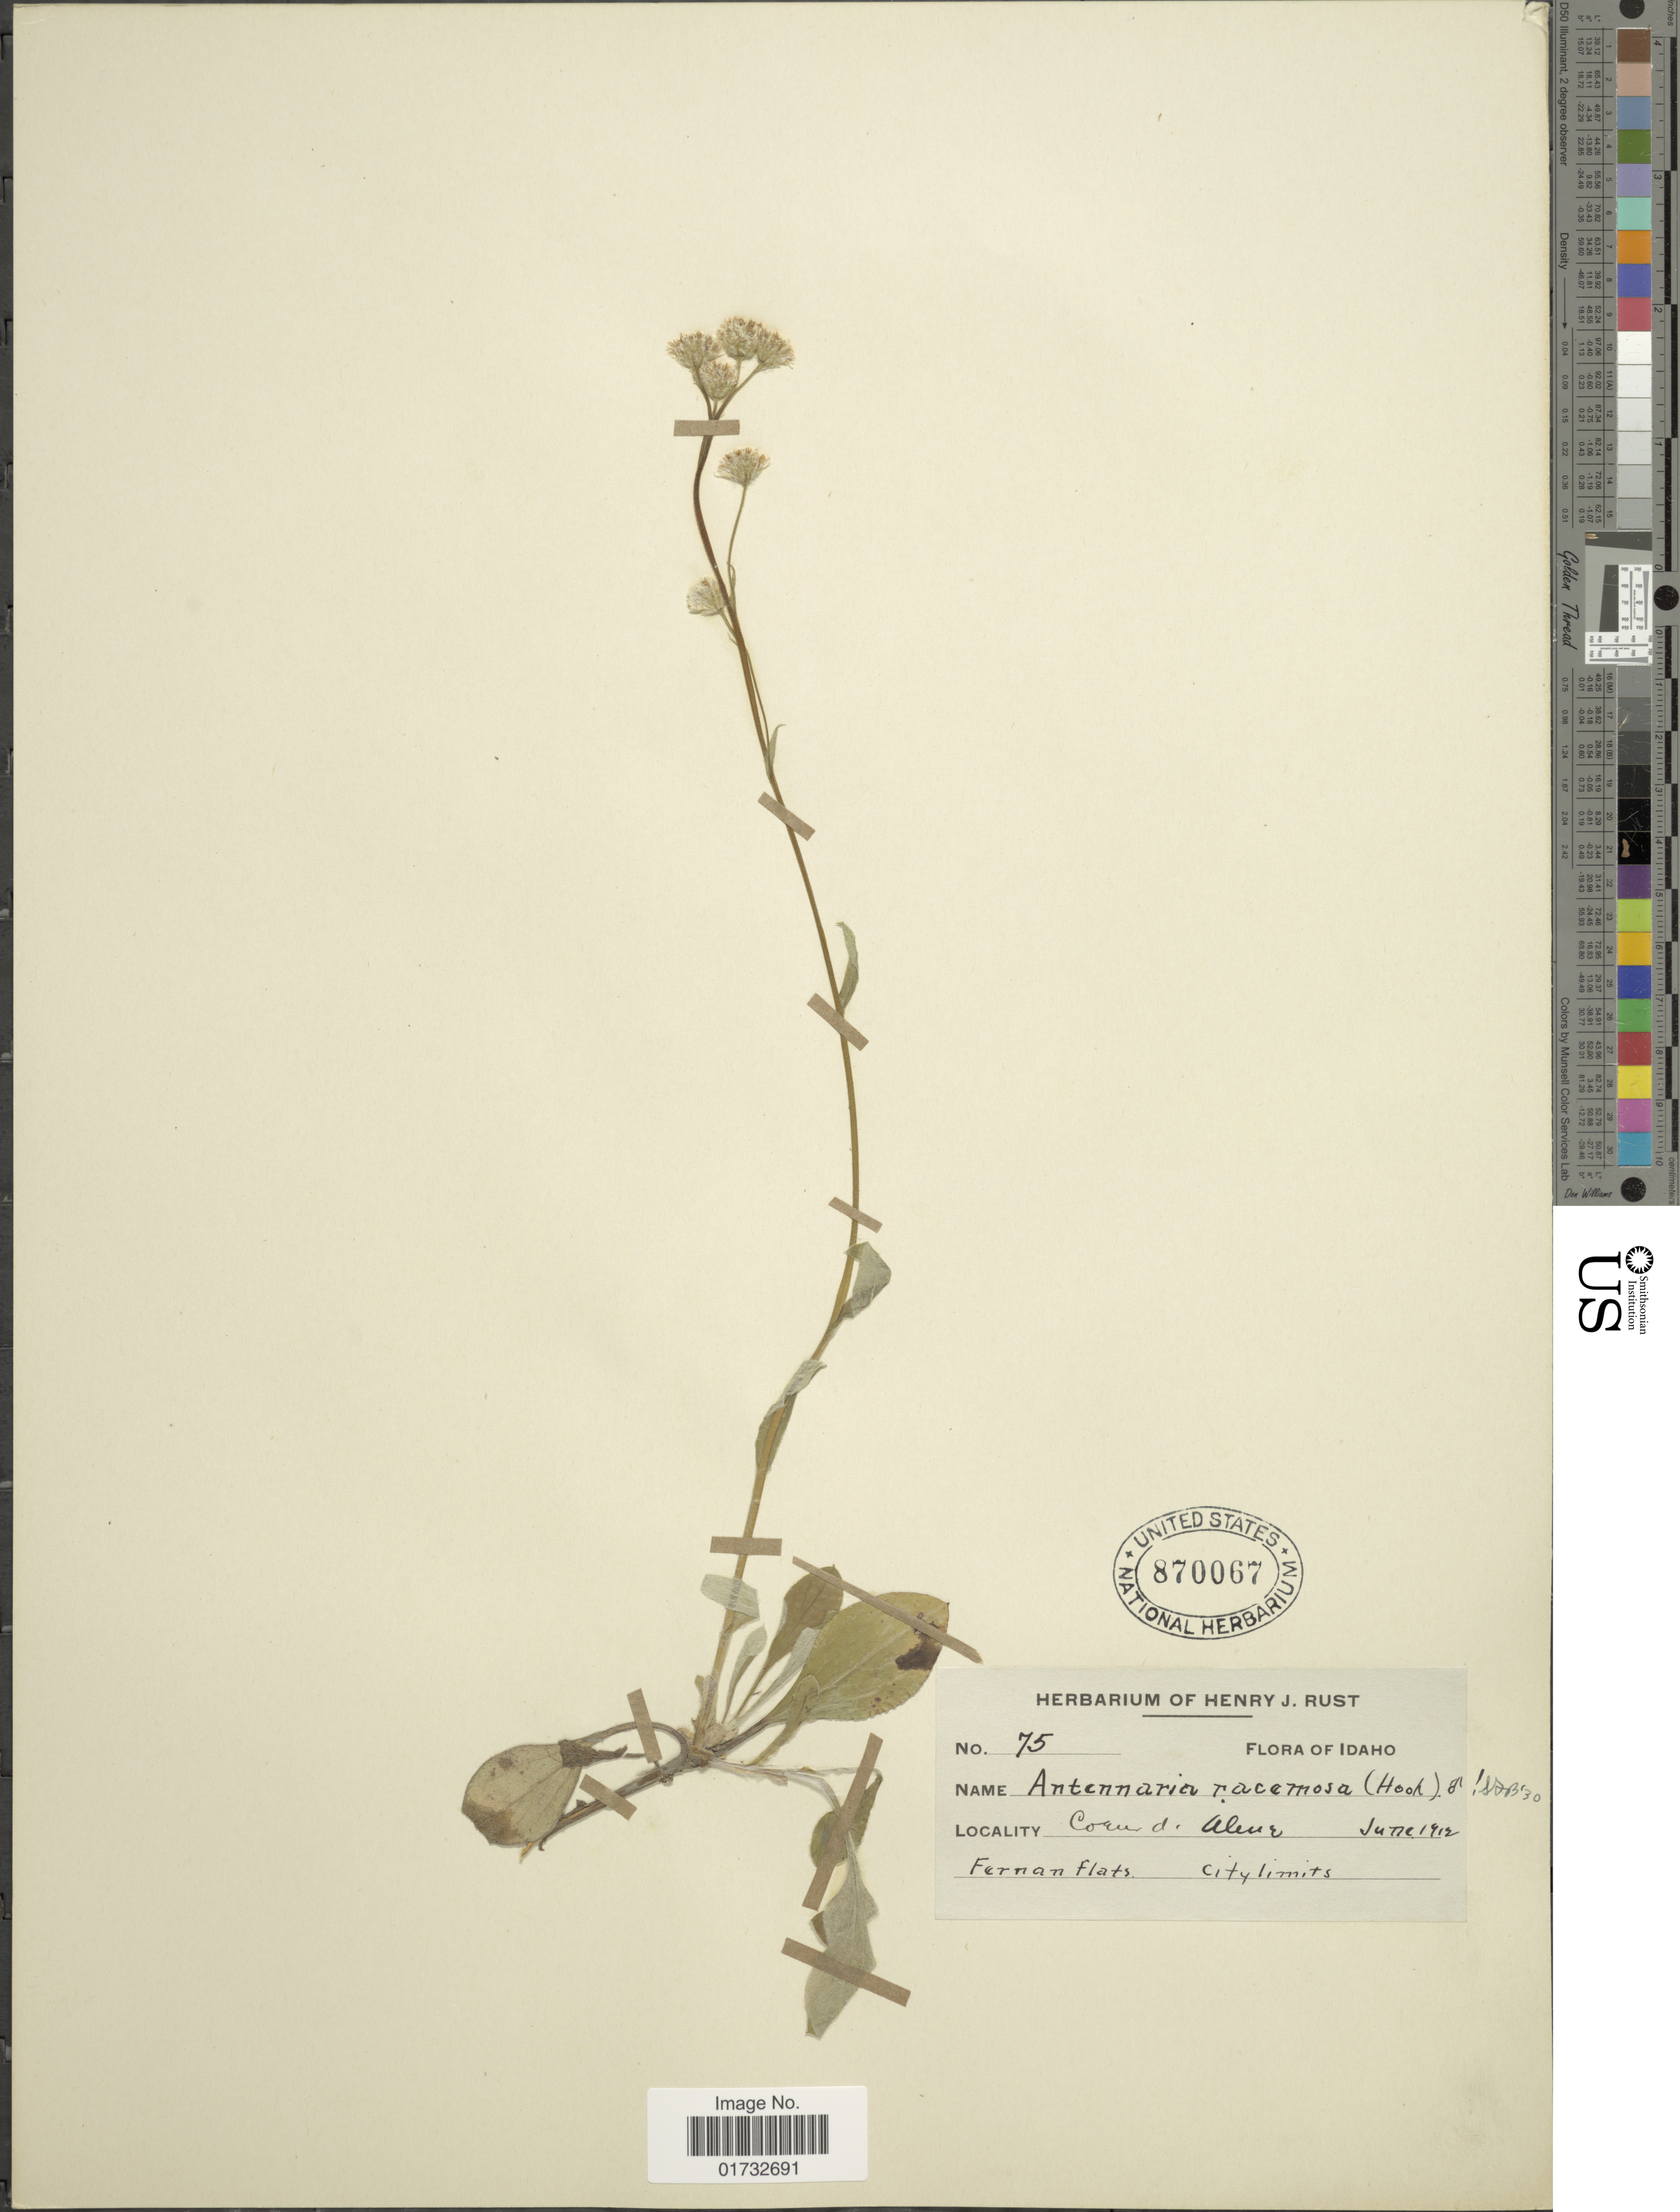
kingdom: Plantae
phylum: Tracheophyta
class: Magnoliopsida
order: Asterales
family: Asteraceae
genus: Antennaria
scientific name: Antennaria racemosa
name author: Hook.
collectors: ex herb. Henry J. Rust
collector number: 75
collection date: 1912-06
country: United States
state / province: Idaho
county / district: Kootenai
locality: Coeur d'Alene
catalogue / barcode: US 870067